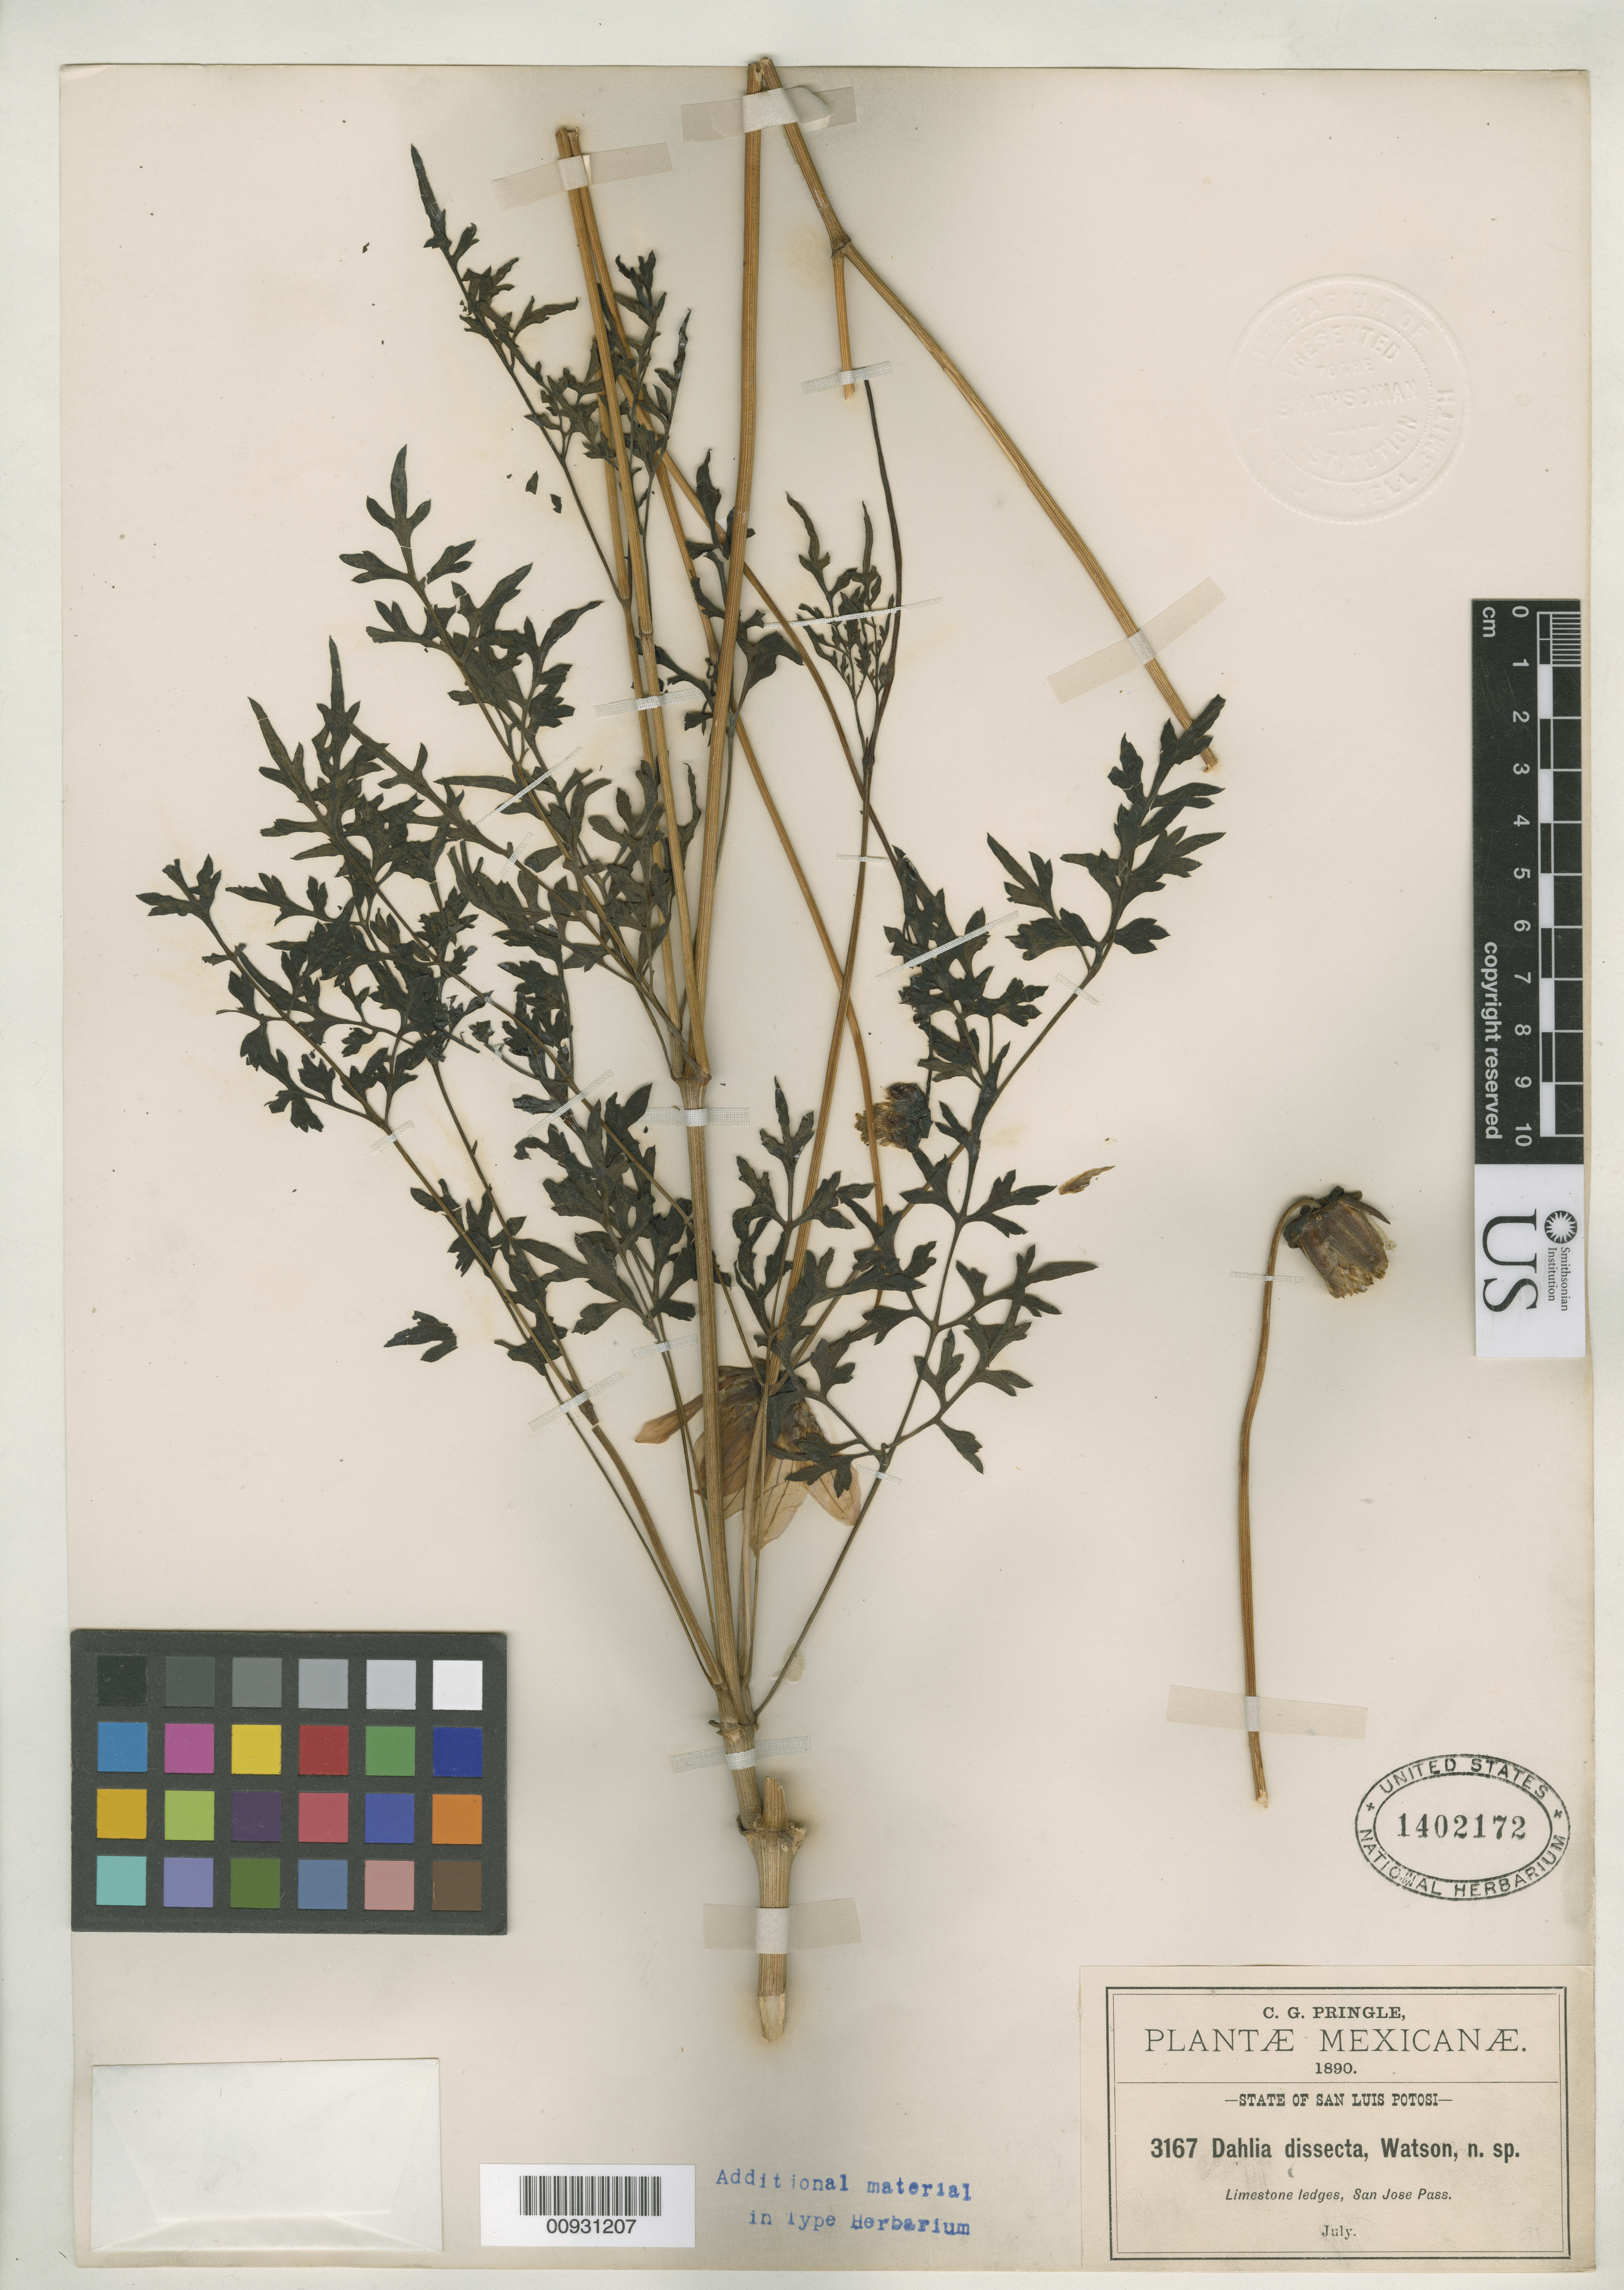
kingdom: Plantae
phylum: Tracheophyta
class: Magnoliopsida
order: Asterales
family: Asteraceae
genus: Dahlia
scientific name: Dahlia dissecta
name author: S. Watson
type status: Isosyntype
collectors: C. G. Pringle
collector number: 3167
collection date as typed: Jul 1890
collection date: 1890-07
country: Mexico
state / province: San Luis Potosí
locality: San José Pass.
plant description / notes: Specimen ex John Donnell Smith herbarium.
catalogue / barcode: US 1402172